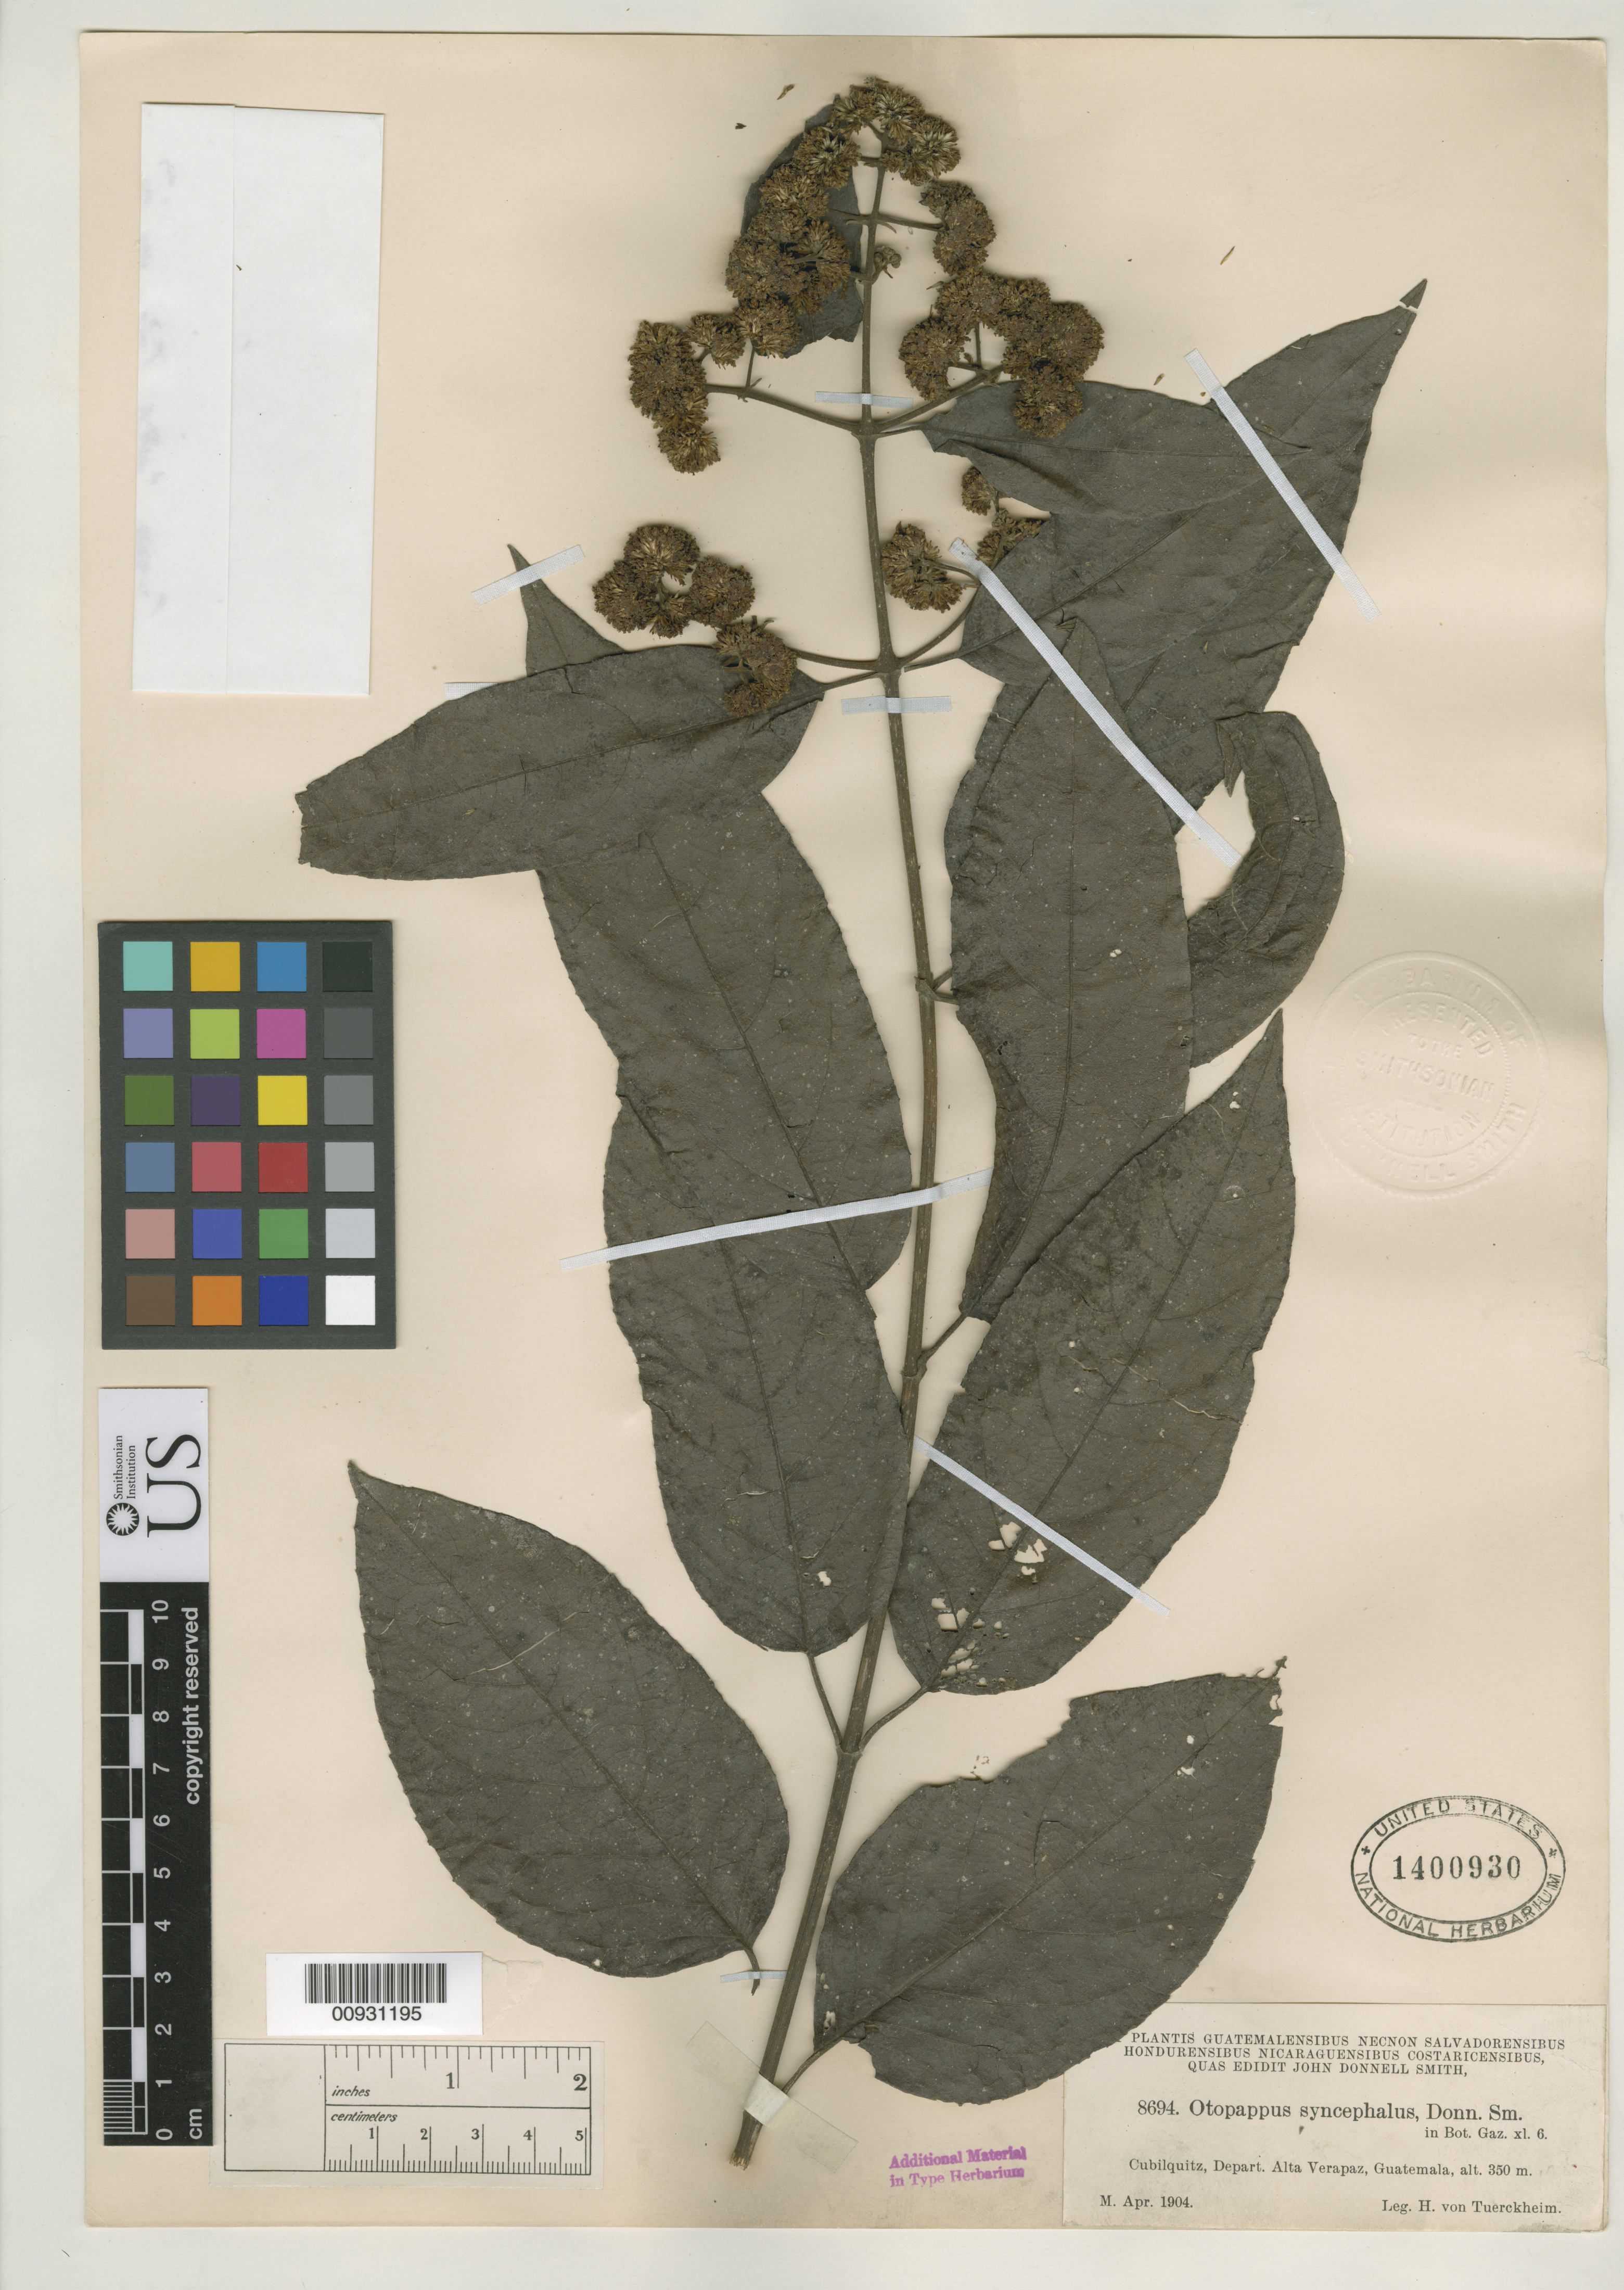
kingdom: Plantae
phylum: Tracheophyta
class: Magnoliopsida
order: Asterales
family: Asteraceae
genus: Otopappus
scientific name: Otopappus syncephalus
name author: Donn. Sm.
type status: Isotype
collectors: H. von Türckheim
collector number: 8694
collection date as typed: Apr 1904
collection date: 1904-04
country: Guatemala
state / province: Alta Verapaz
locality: Cubilquitz.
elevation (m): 350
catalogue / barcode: US 1400930